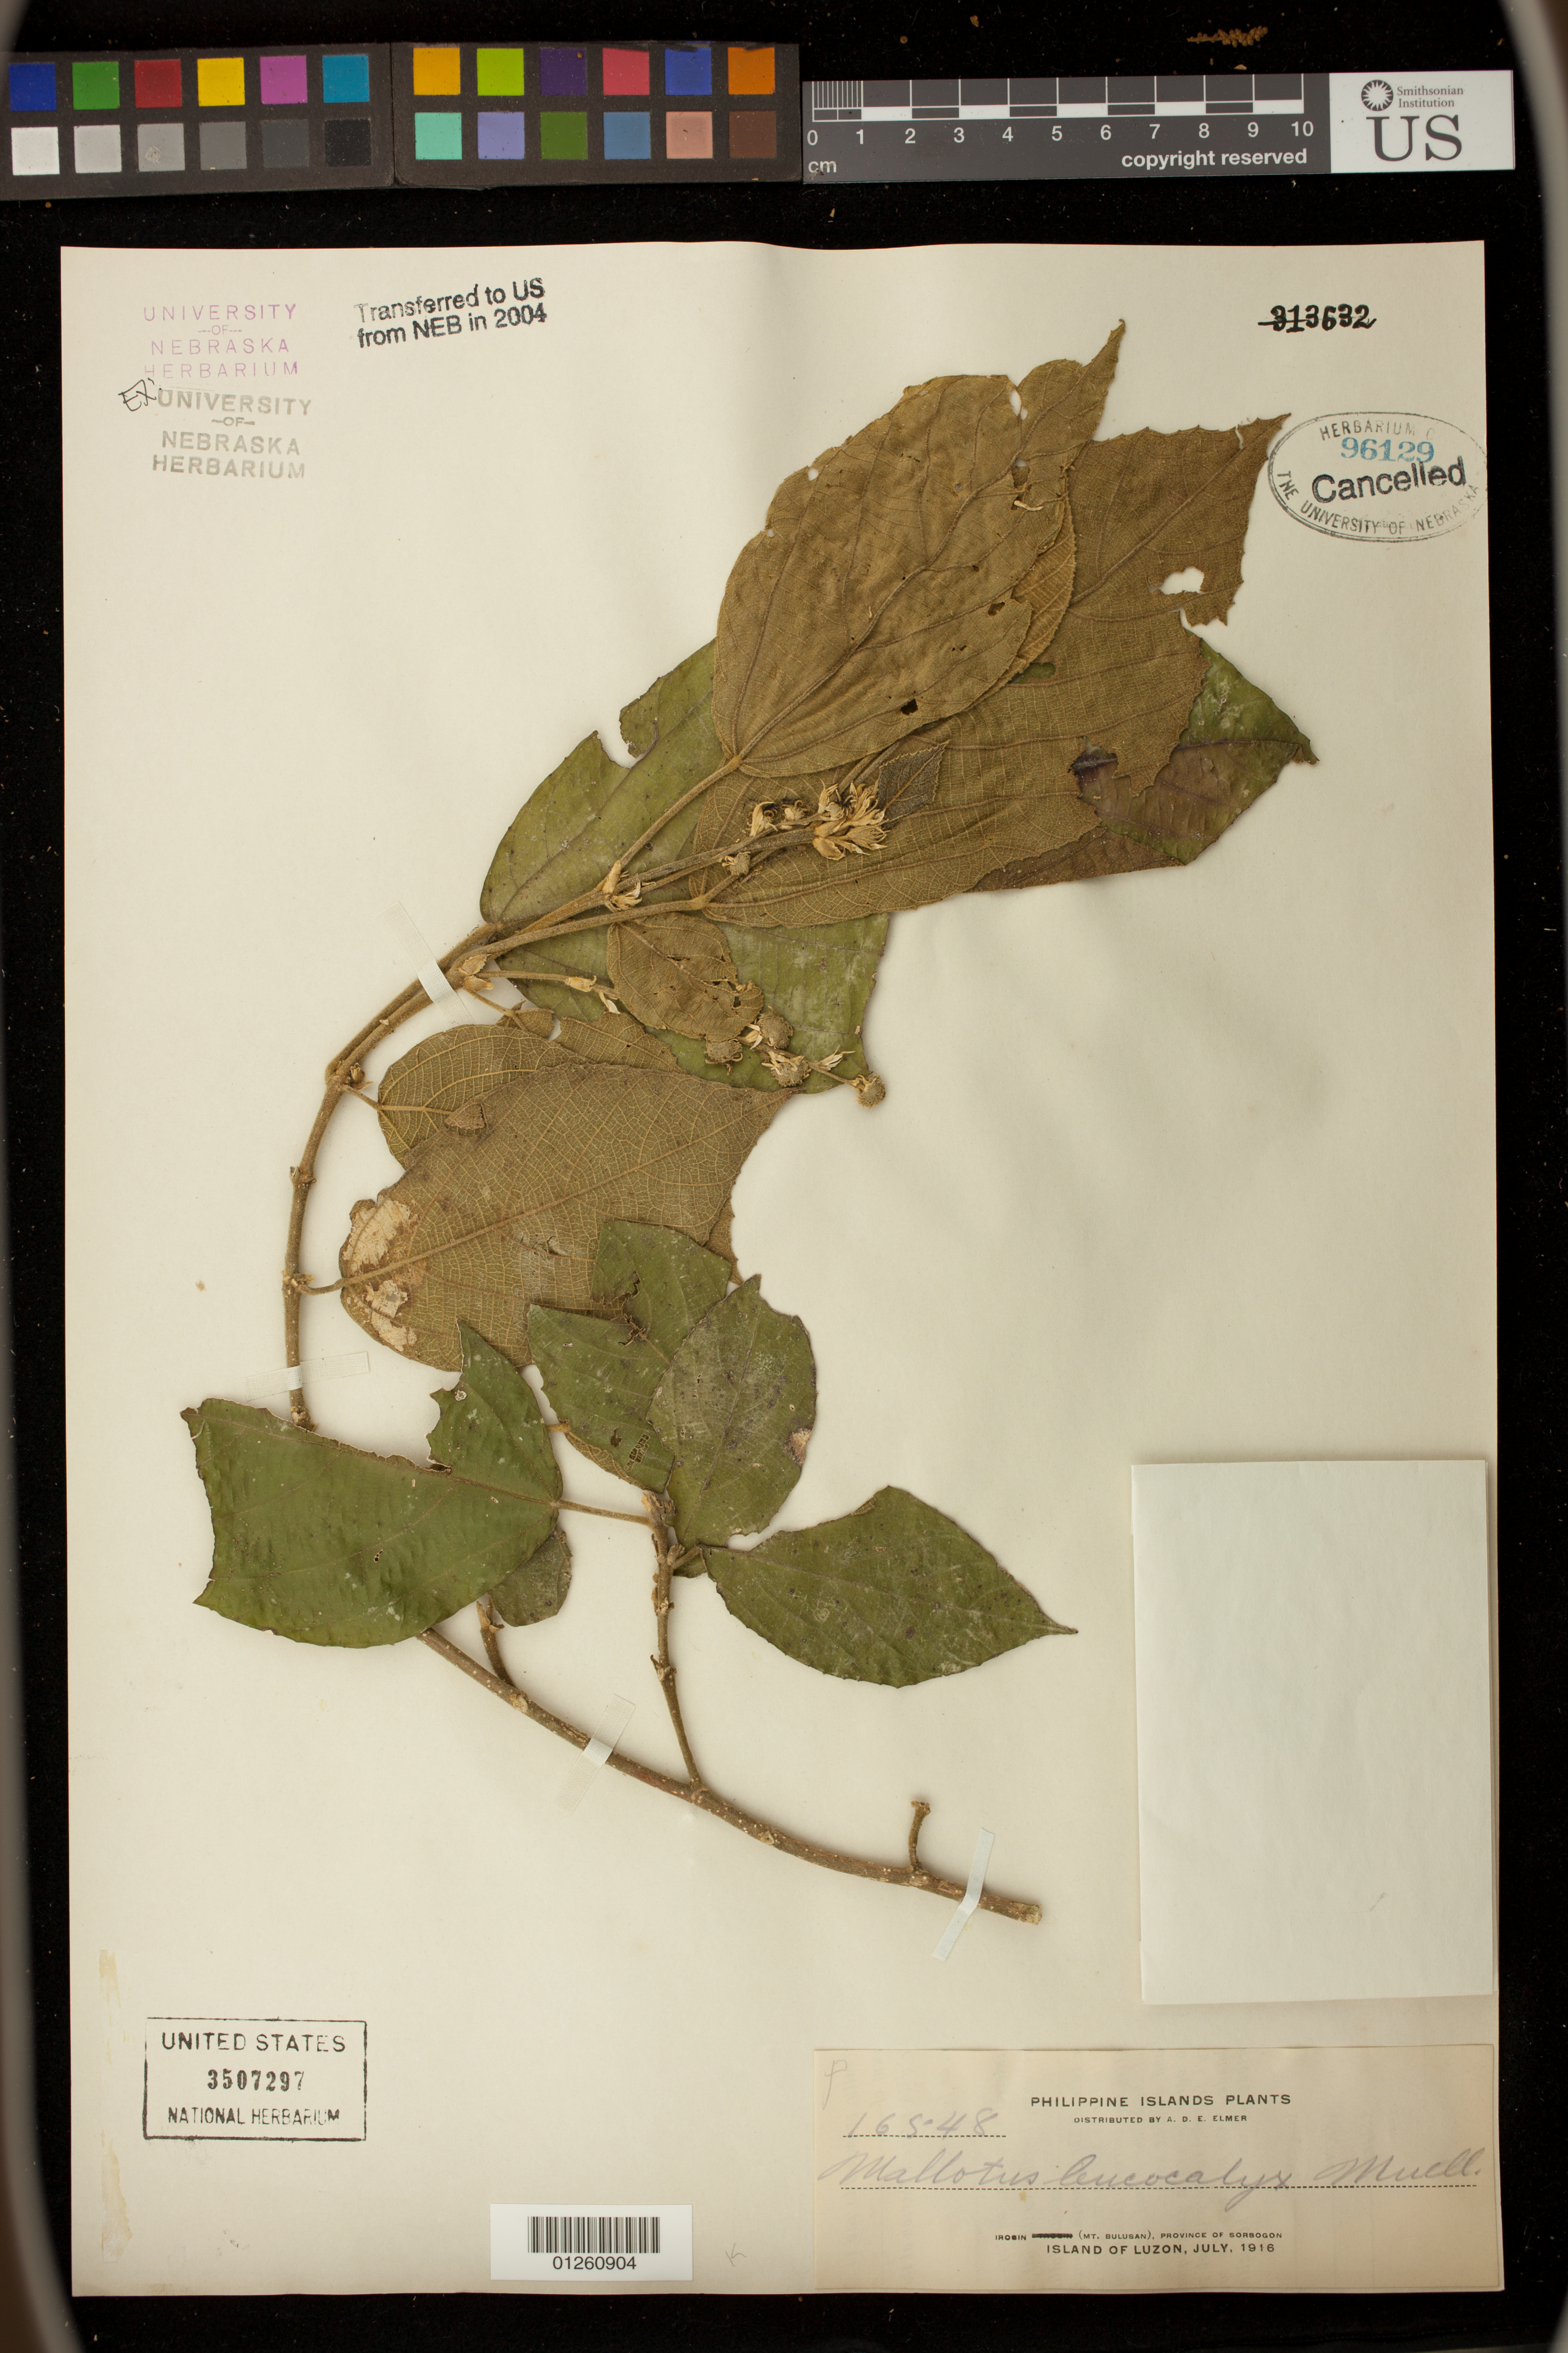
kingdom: Plantae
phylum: Tracheophyta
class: Magnoliopsida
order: Malpighiales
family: Euphorbiaceae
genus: Mallotus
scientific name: Mallotus leucocalyx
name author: Müll. Arg. in DC.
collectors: A. D. E. Elmer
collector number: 16548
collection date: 1916-07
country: Philippines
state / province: Bicol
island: Luzon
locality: Irosin (Mt. Bulusan), Province of Sorsogon, Island of Luzon.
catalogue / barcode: US 3507297